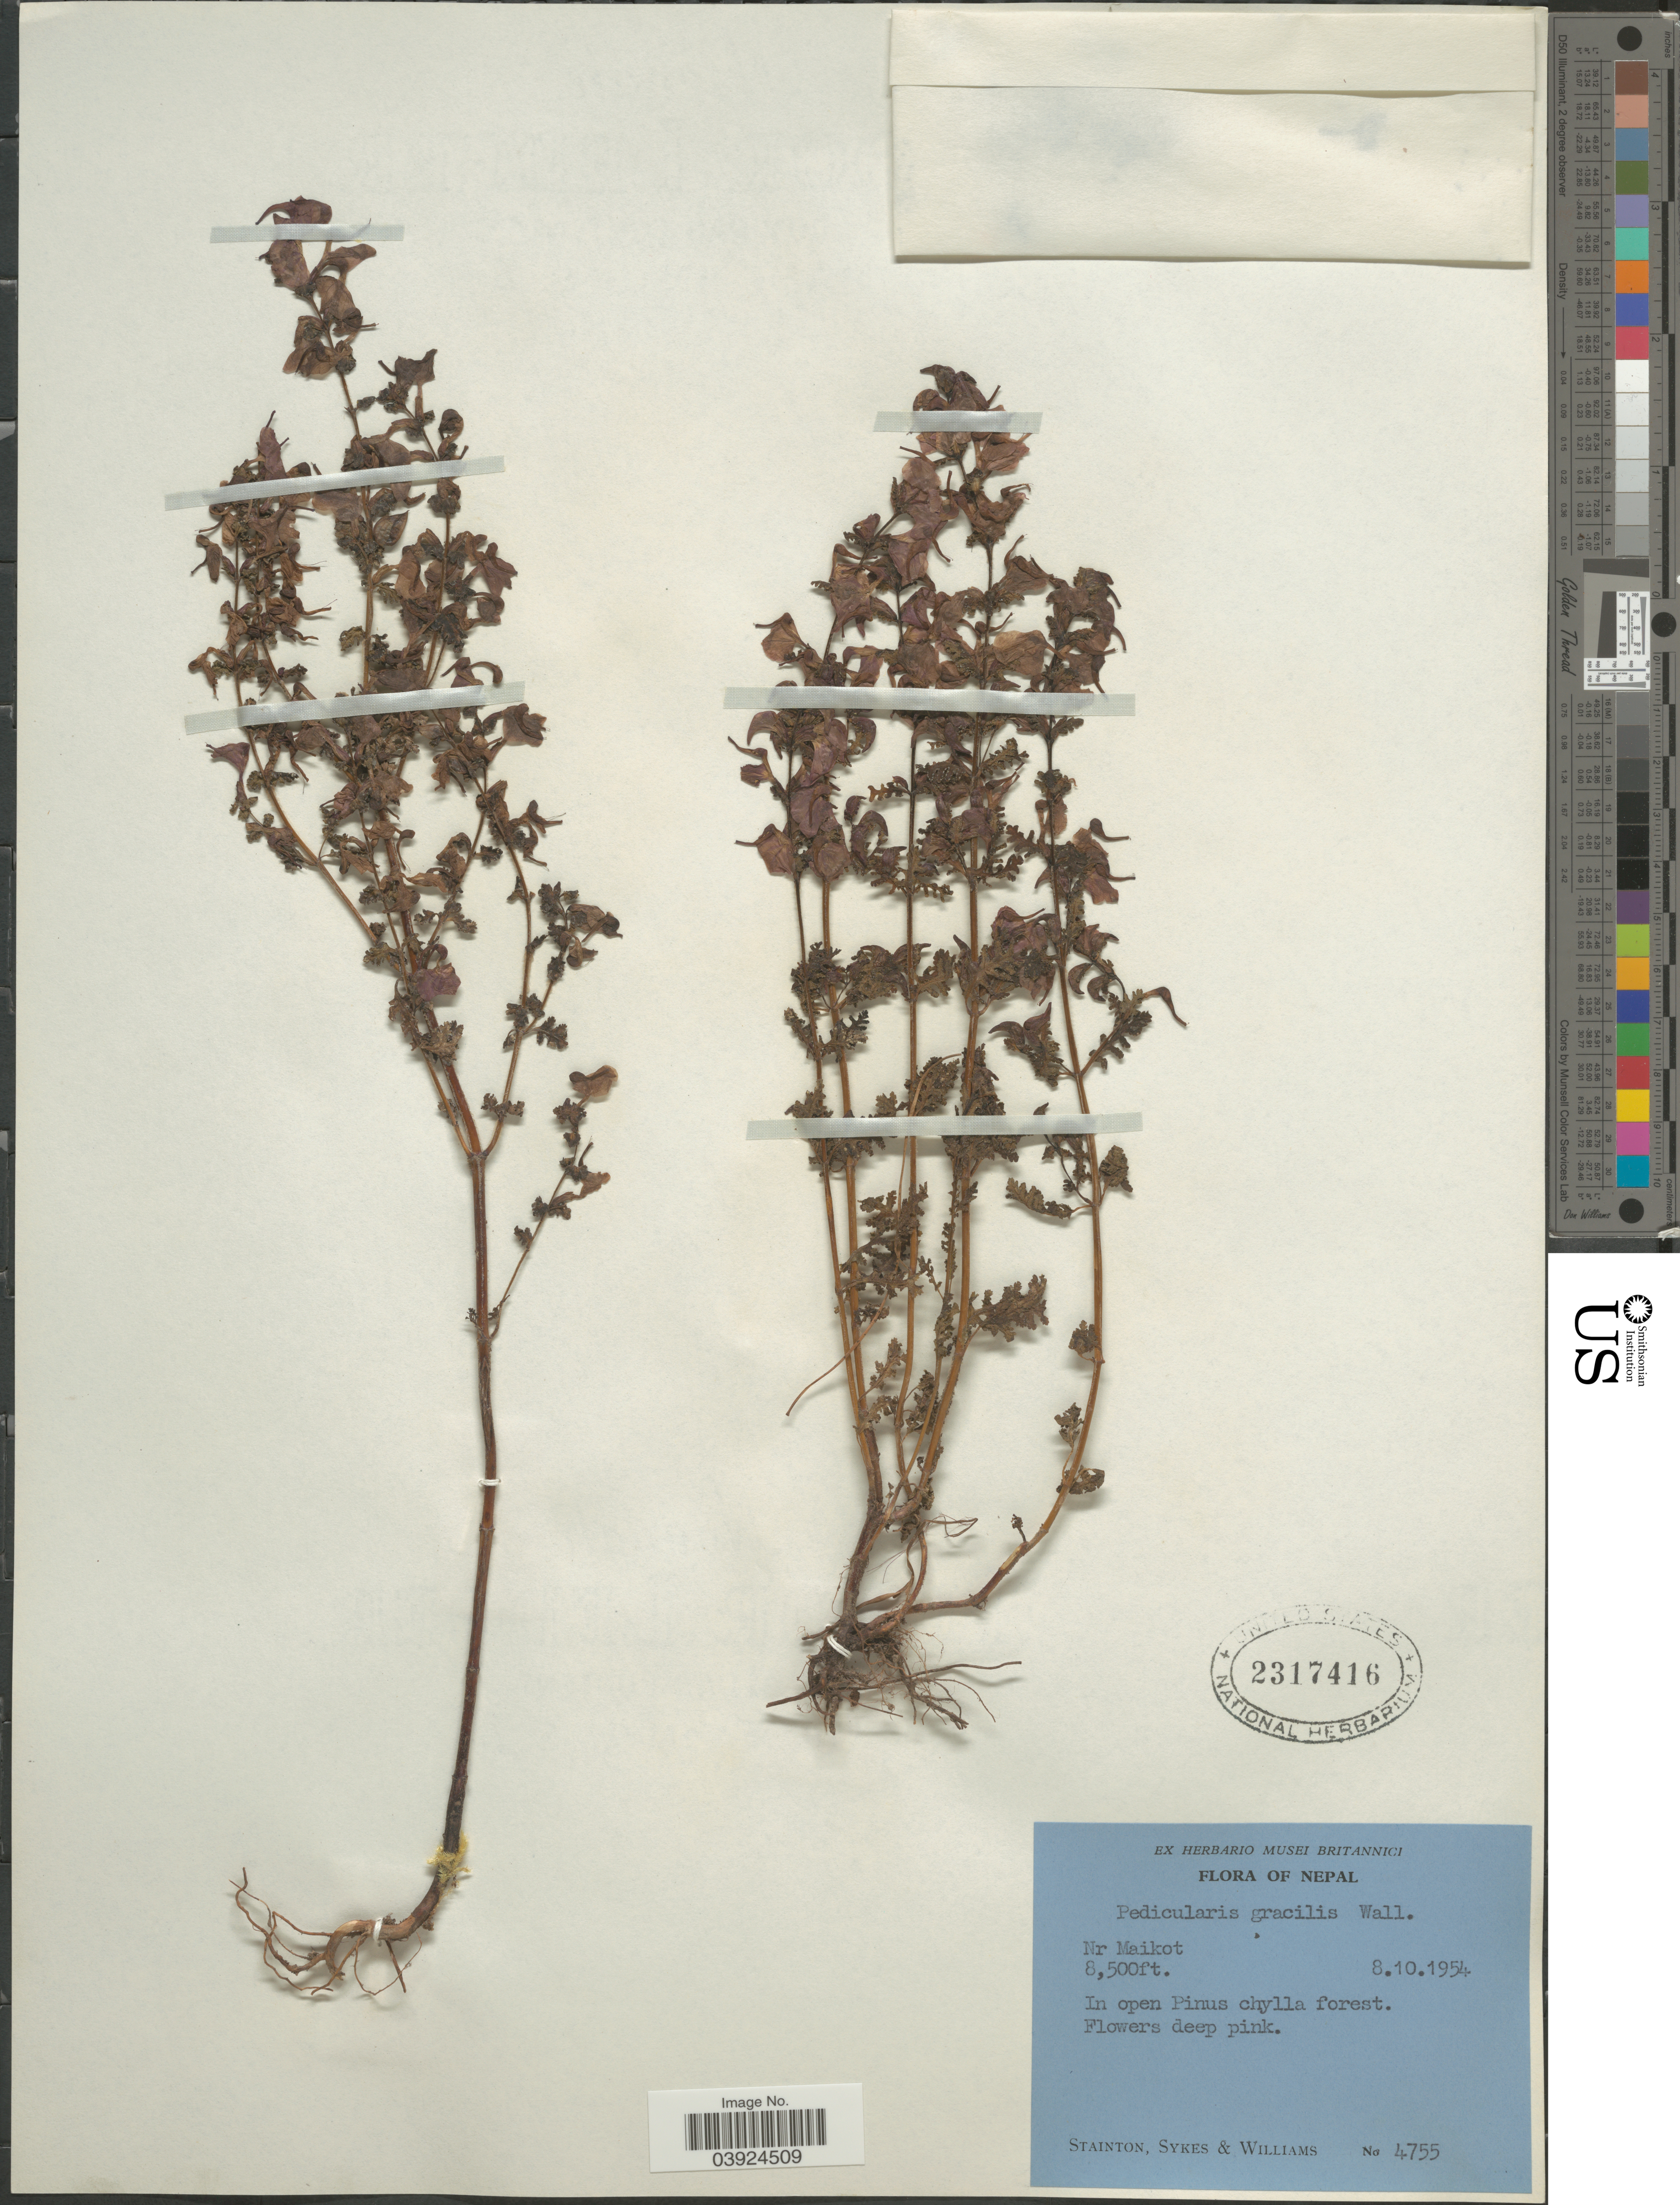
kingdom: Plantae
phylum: Tracheophyta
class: Magnoliopsida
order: Lamiales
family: Orobanchaceae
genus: Pedicularis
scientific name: Pedicularis gracilis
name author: Wall. ex Benth.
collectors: -. Stainton, Sykes, -- & -- Williams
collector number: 4755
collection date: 1954-10-08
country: Nepal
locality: Nr Maikot.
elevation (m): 2591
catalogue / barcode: US 2317416